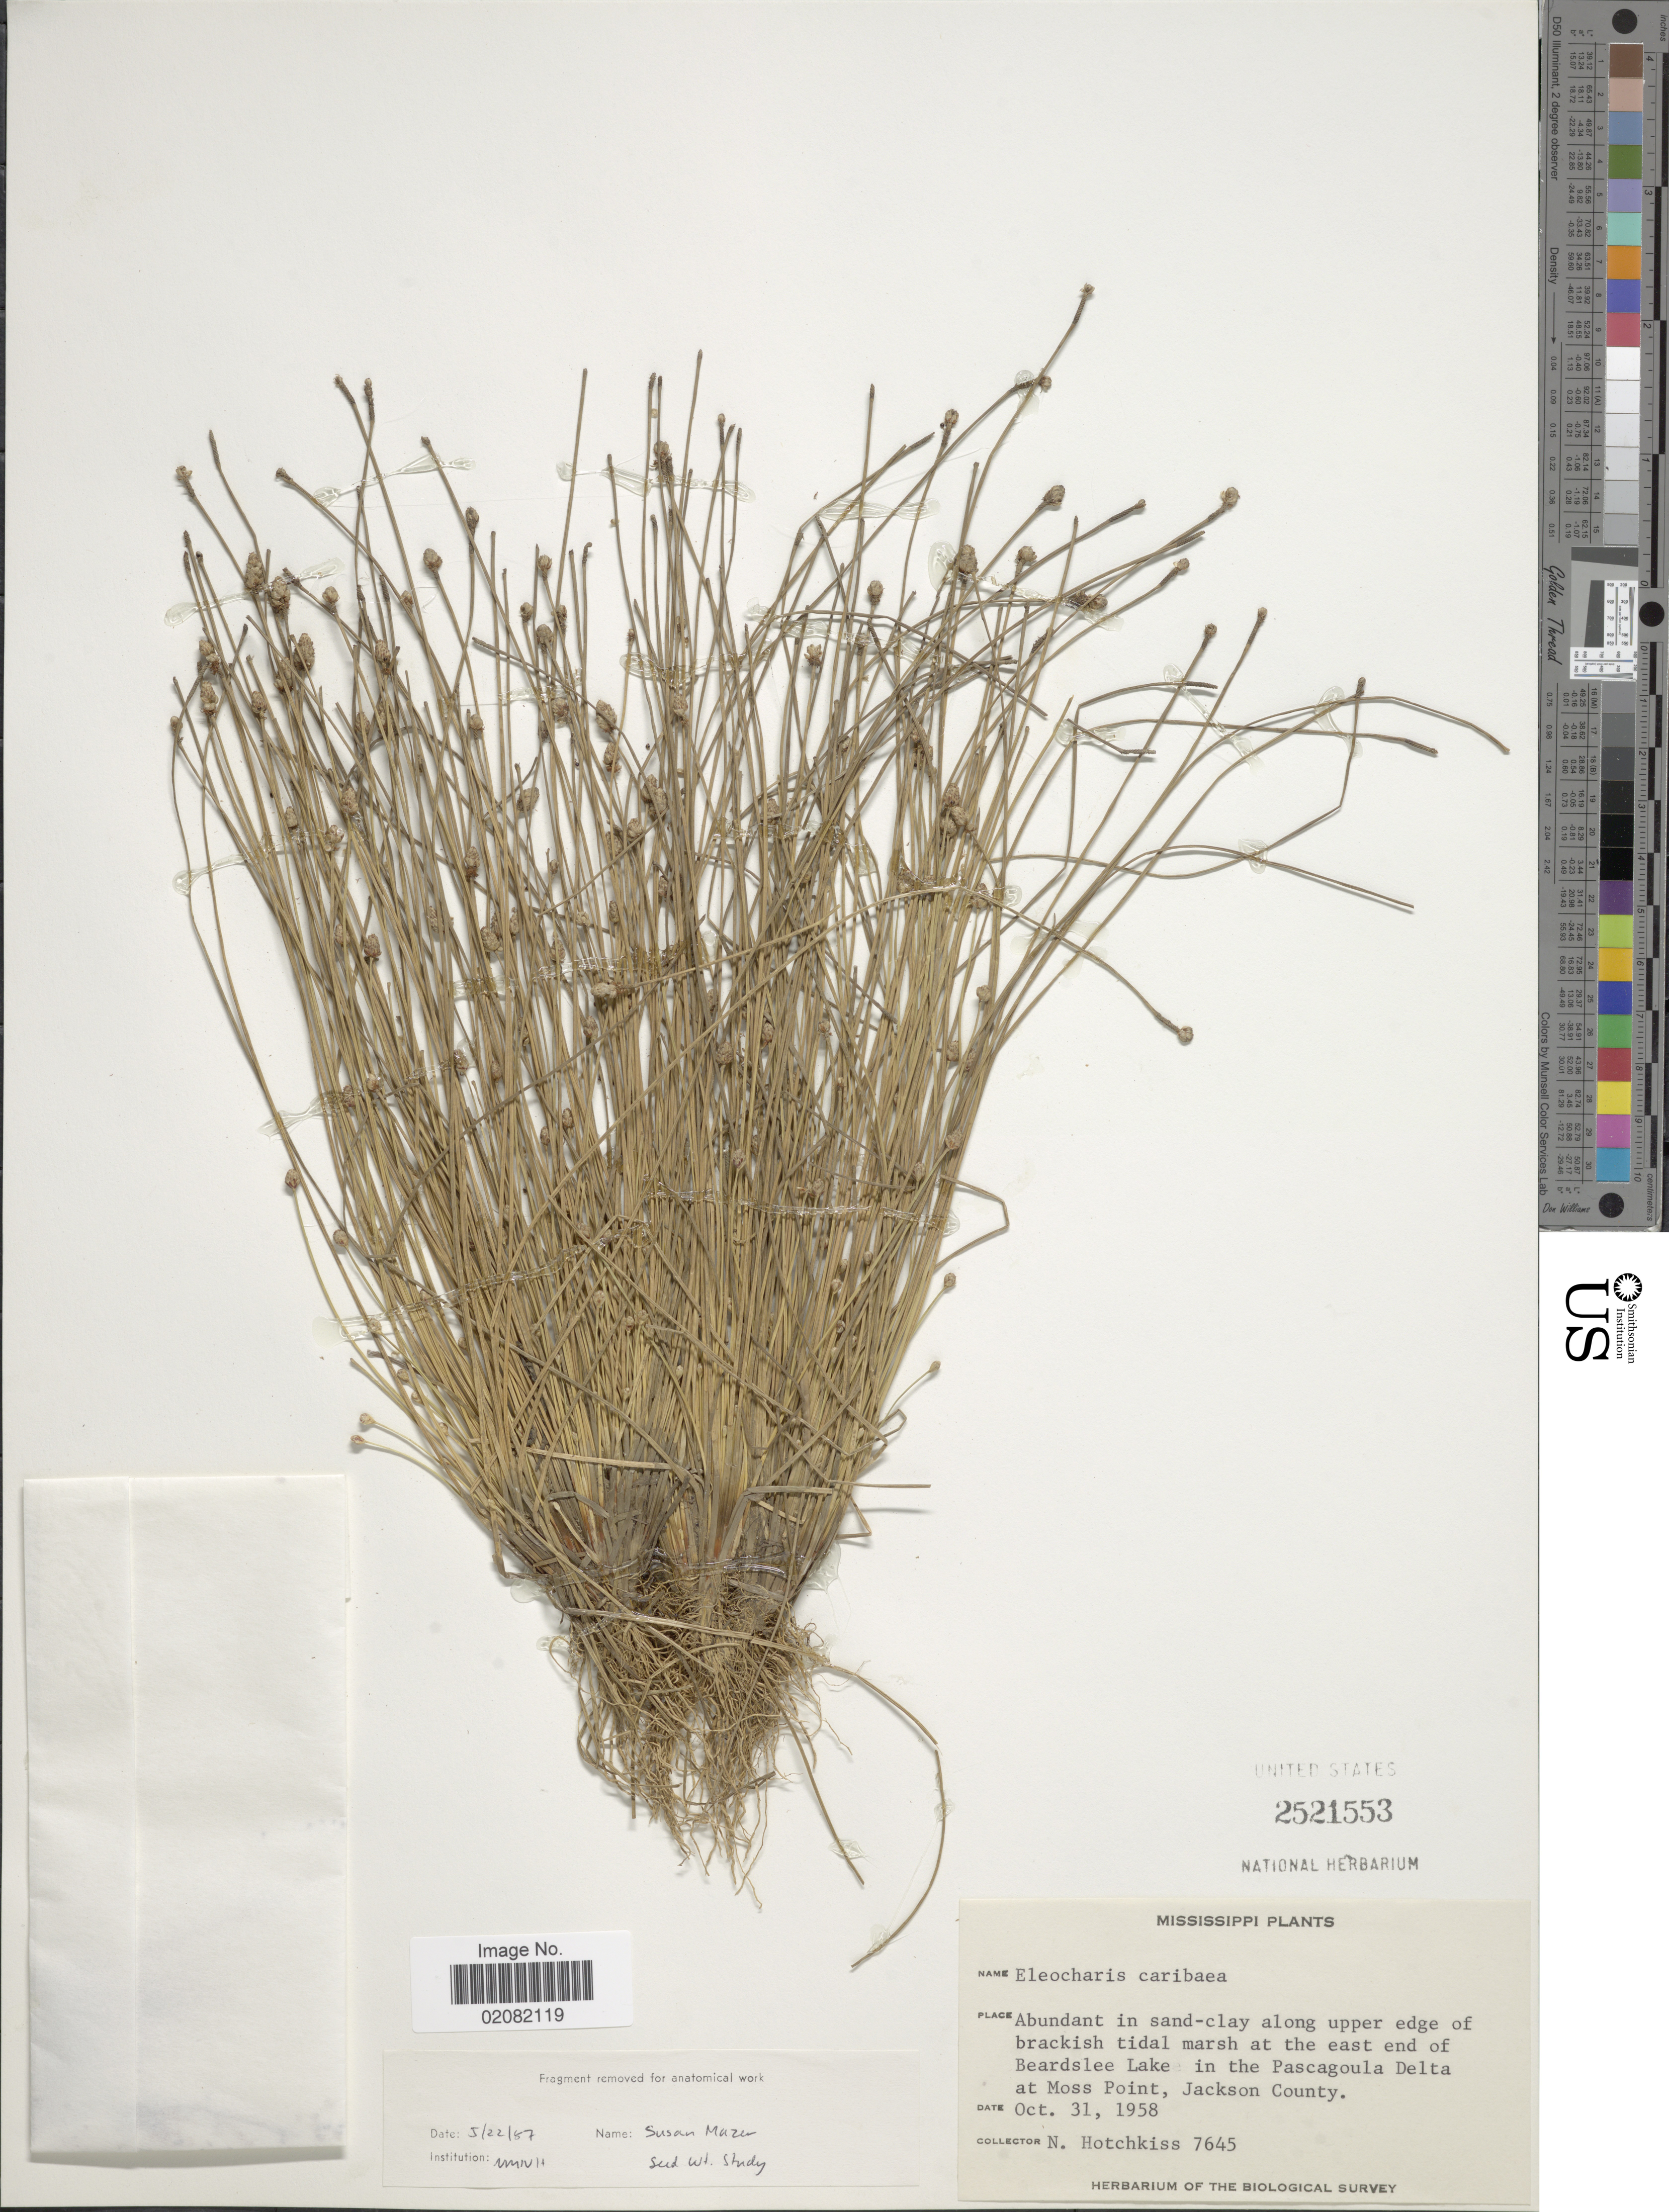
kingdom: Plantae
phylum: Tracheophyta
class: Liliopsida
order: Poales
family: Cyperaceae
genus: Eleocharis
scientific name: Eleocharis geniculata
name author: (L.) Roem. & Schult.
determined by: Strong, Mark T., (BOT), Smithsonian Institution - National Museum of Natural History (UNITED STATES)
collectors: N. Hotchkiss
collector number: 7645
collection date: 1958-10-31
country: United States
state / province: Mississippi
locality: Abundant in sand-clay along upper edge of brackish tidal marsh at the east end of Beardslee Lake in the Pascagoula Delta at Moss Point, Jacksoon County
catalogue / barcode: US 2521553